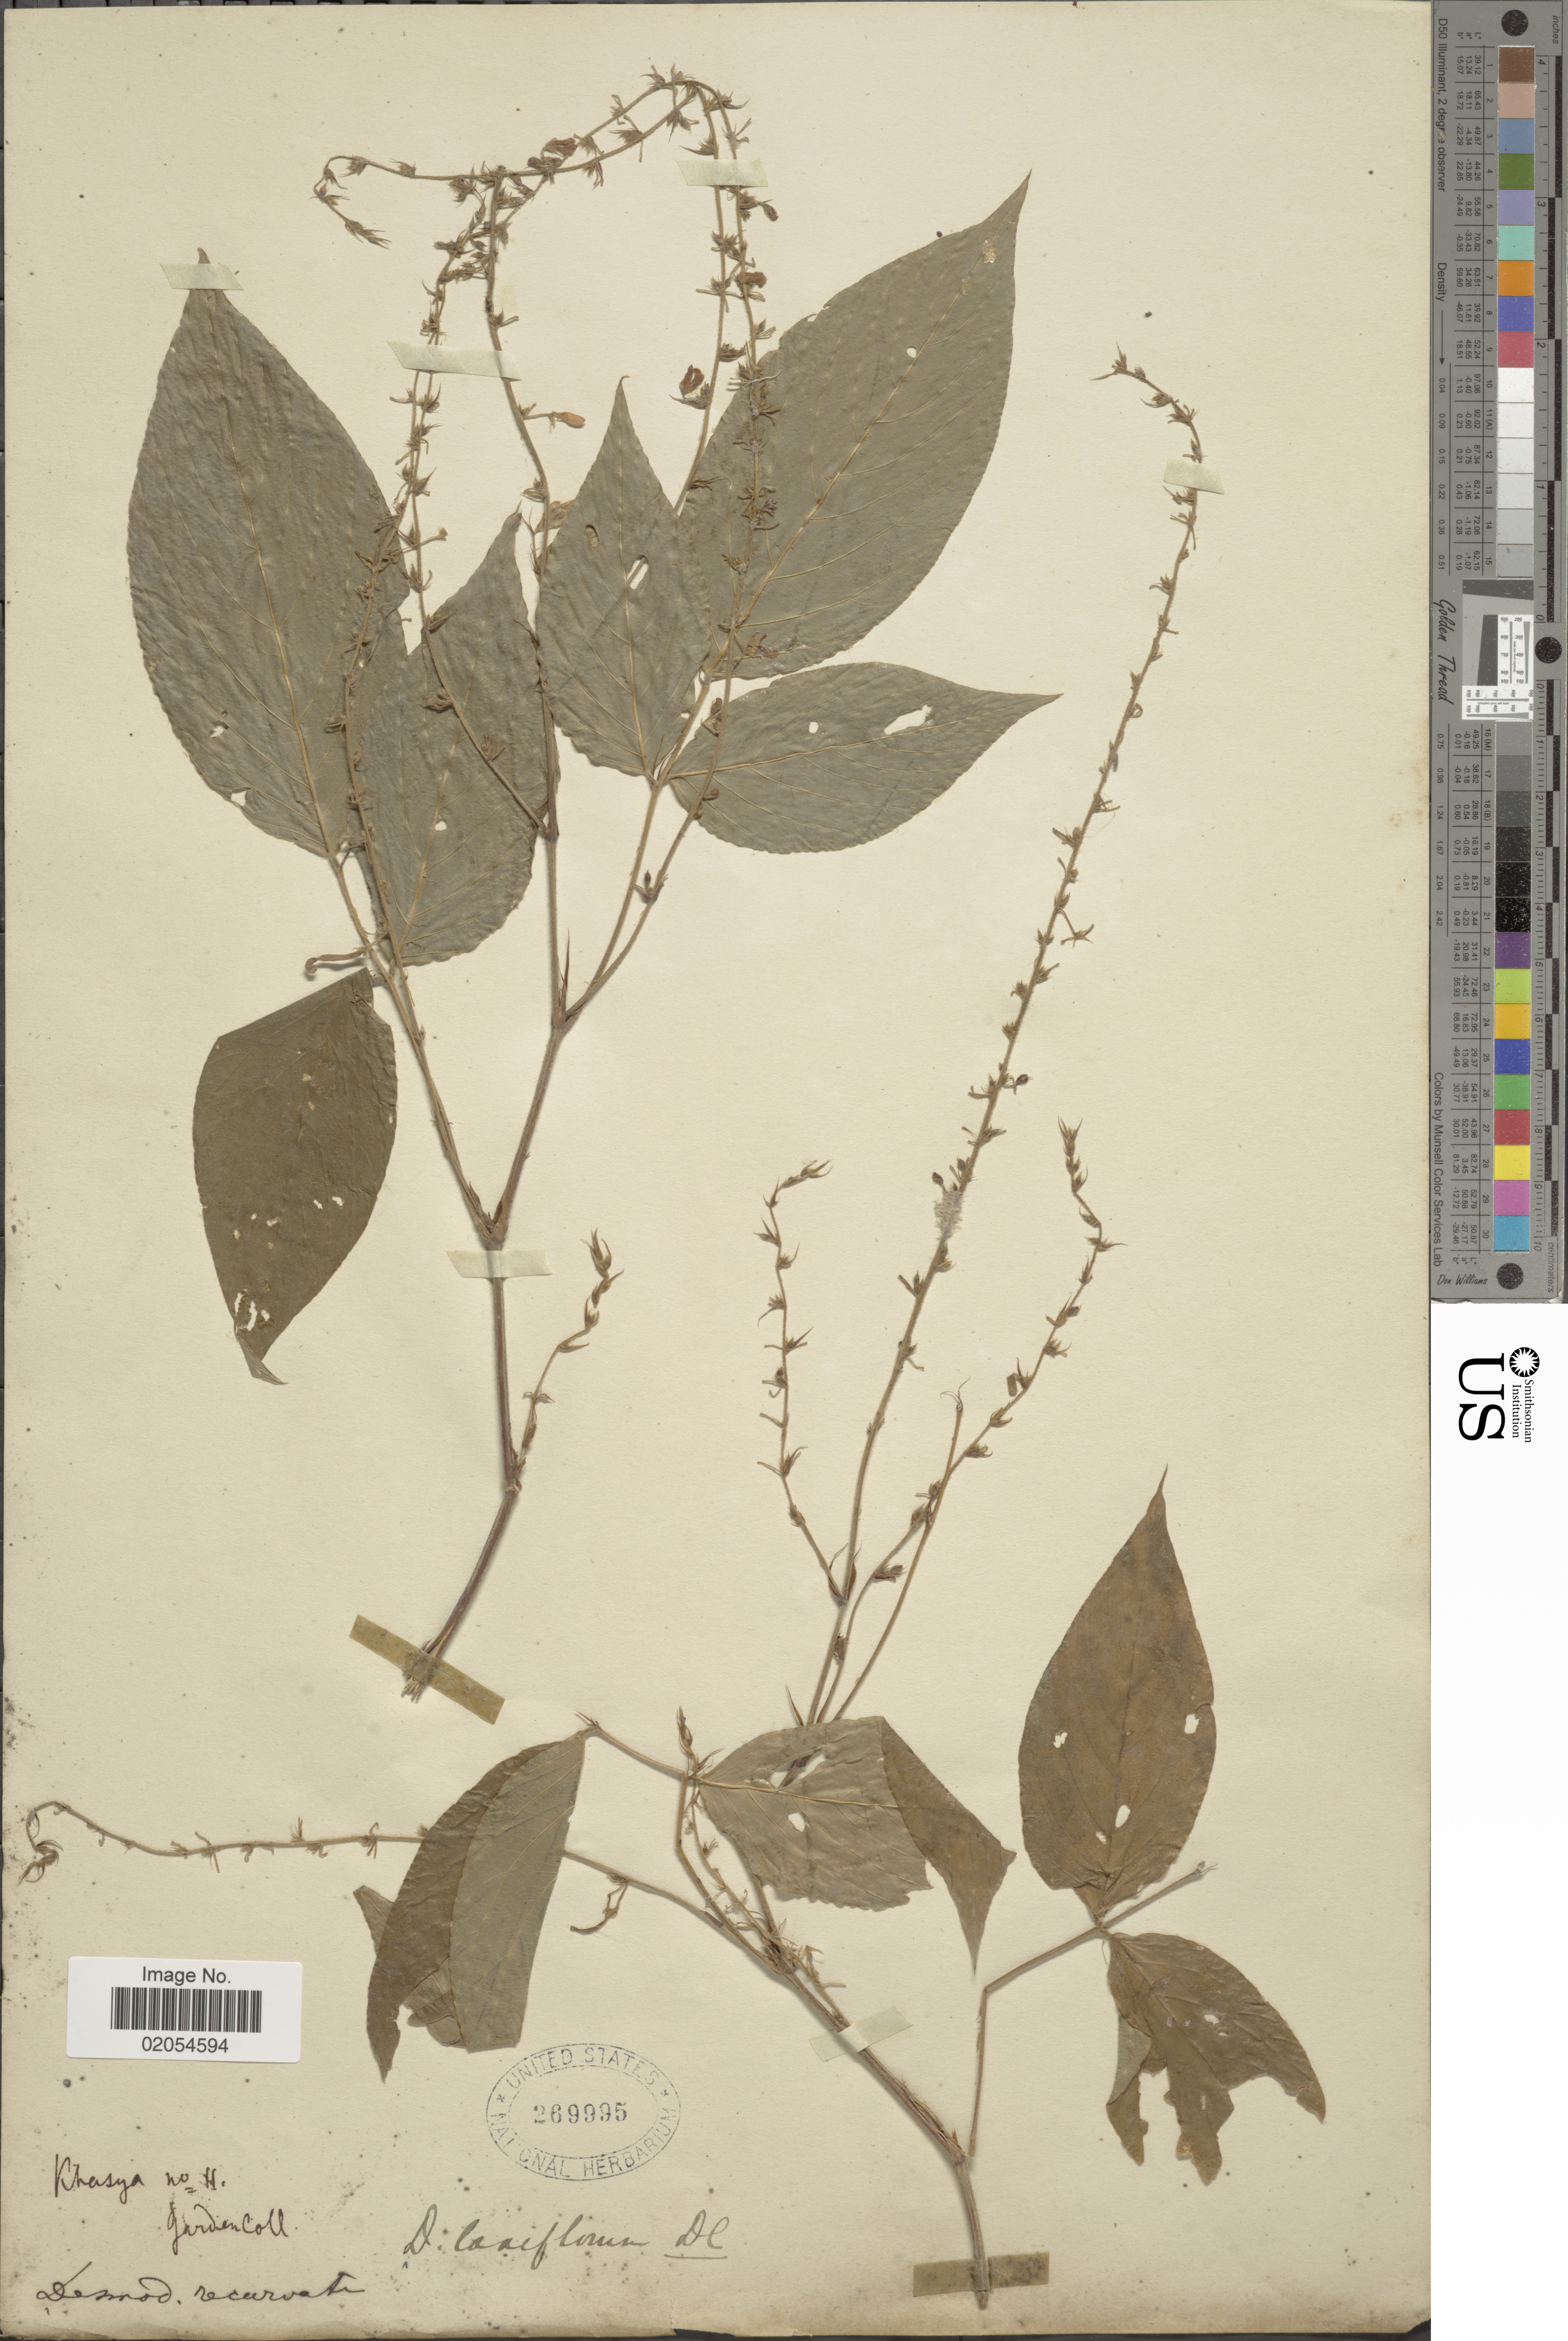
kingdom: Plantae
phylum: Tracheophyta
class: Magnoliopsida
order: Fabales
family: Fabaceae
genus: Sohmaea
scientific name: Sohmaea laxiflora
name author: (DC.) H. Ohashi & K. Ohashi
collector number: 4*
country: India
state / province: Meghalaya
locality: Khasya garden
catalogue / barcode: US 269995